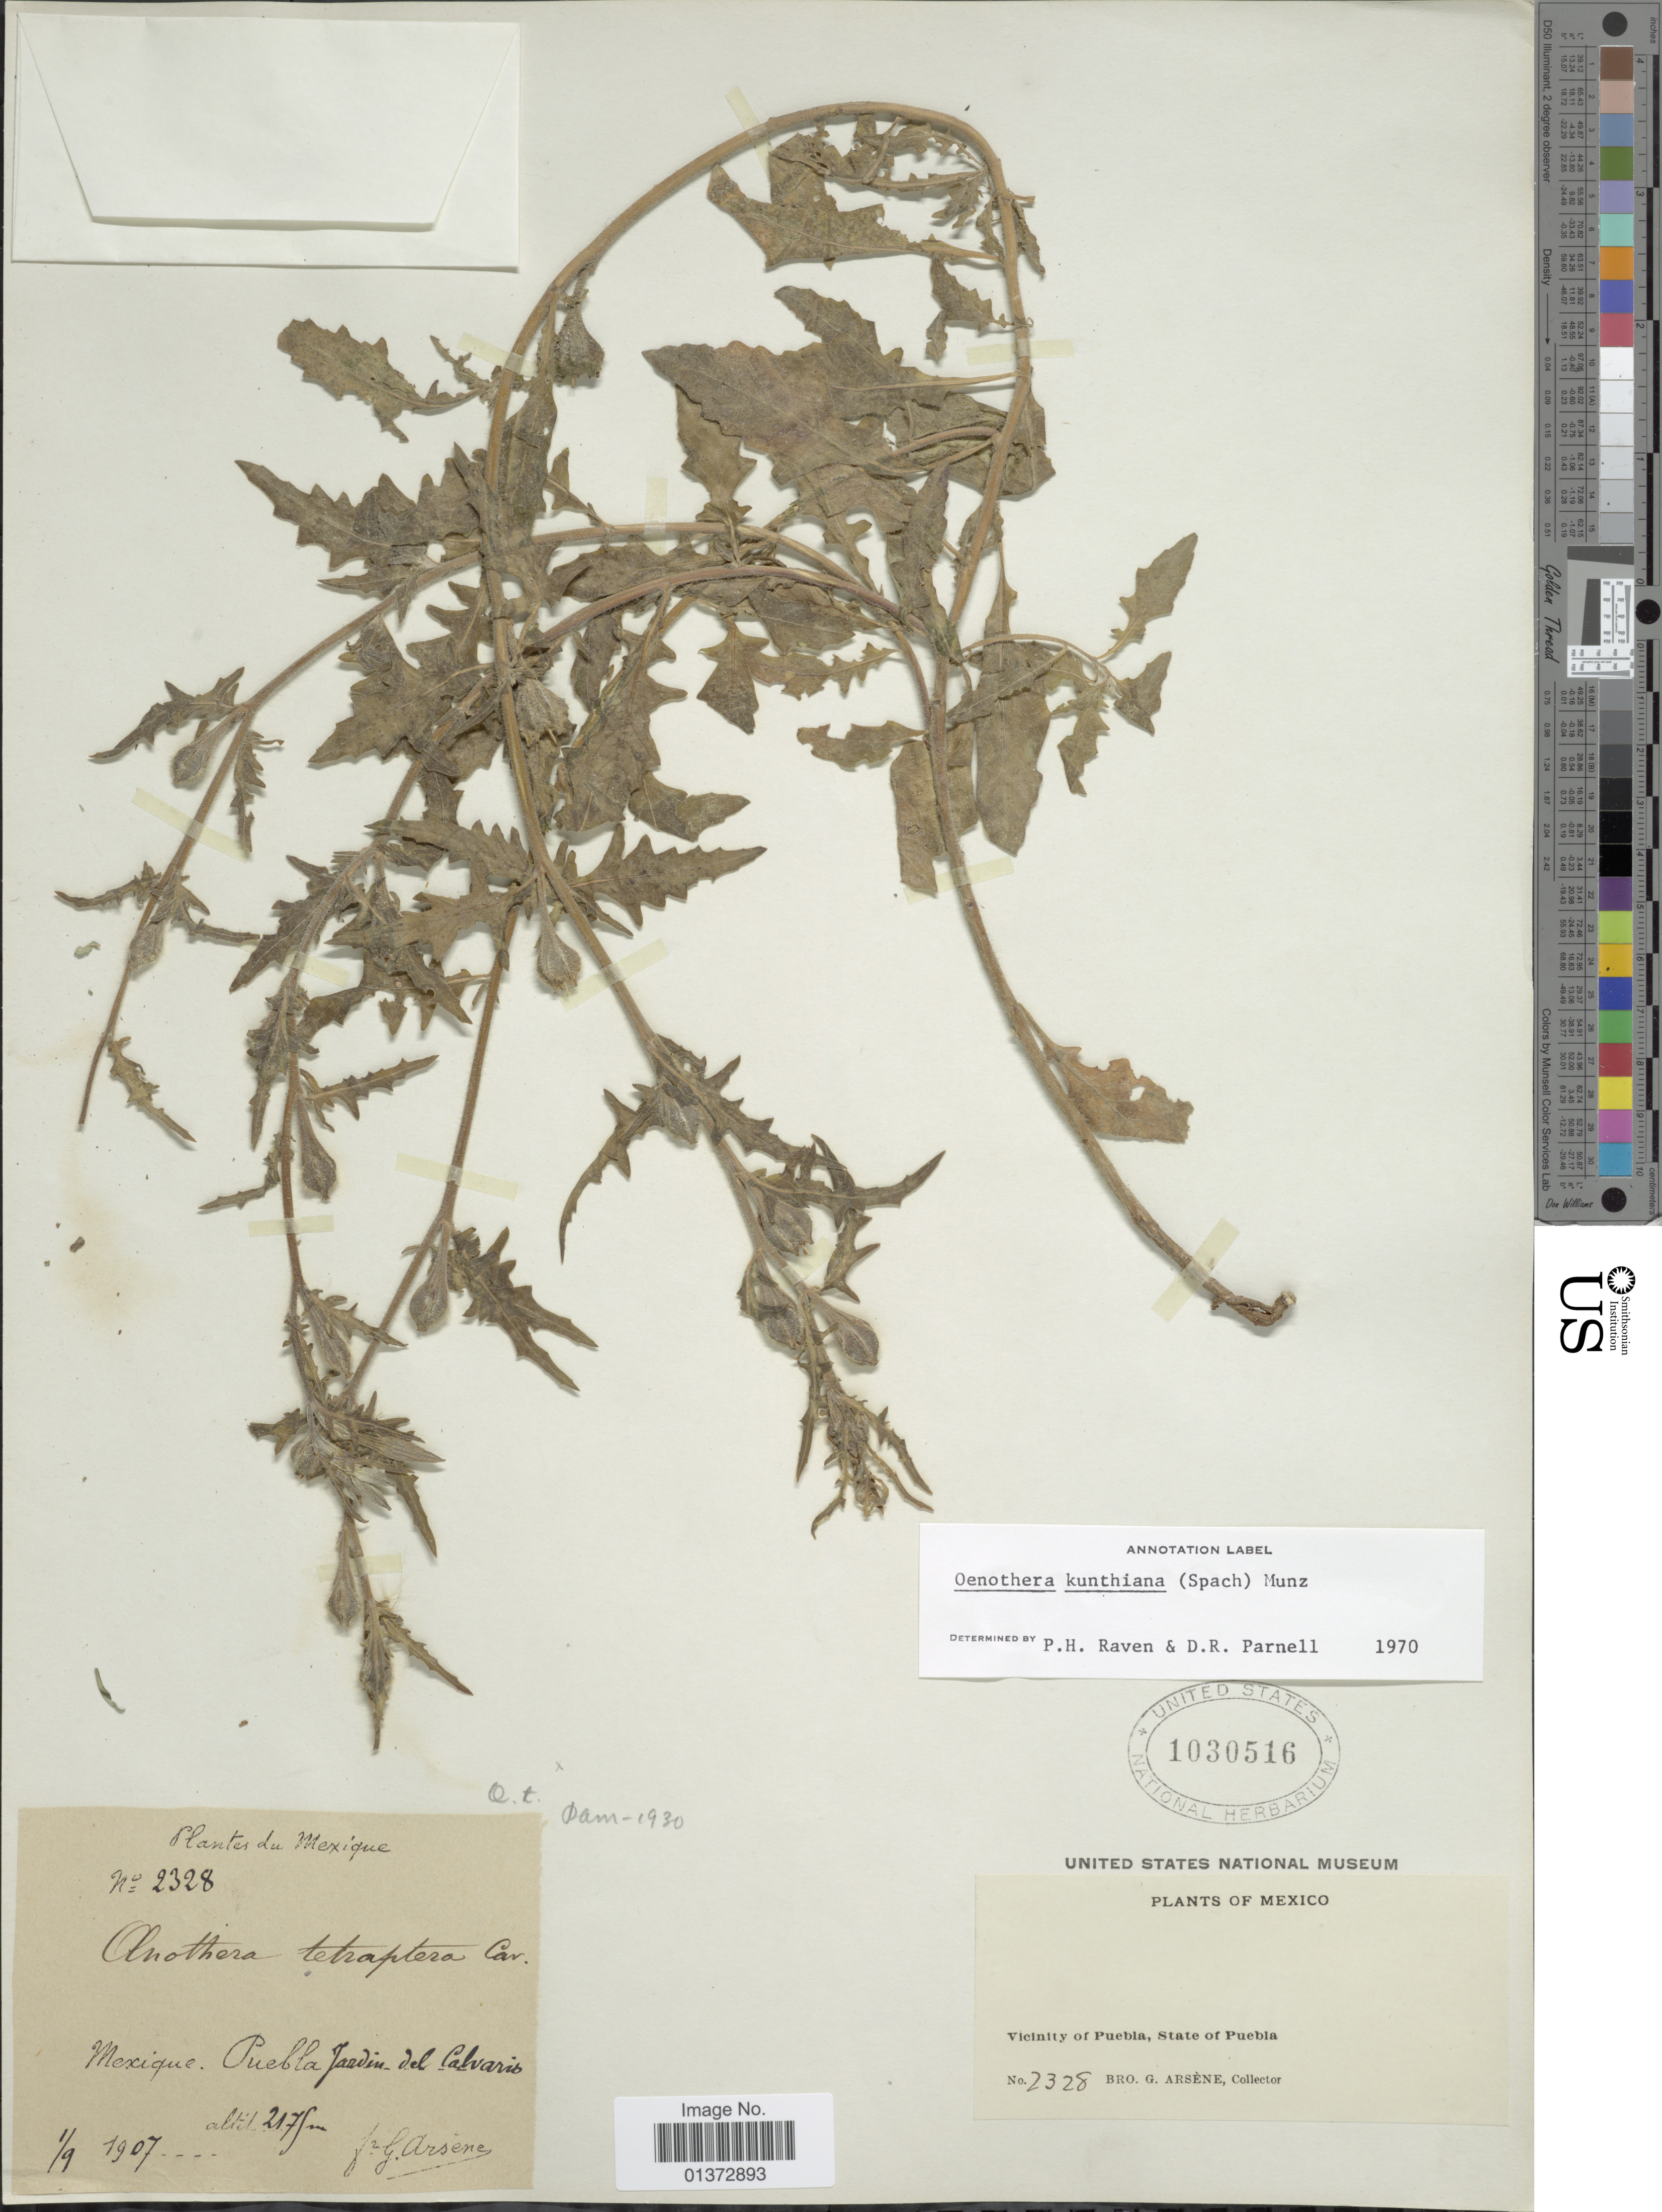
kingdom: Plantae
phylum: Tracheophyta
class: Magnoliopsida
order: Myrtales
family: Onagraceae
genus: Oenothera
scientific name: Oenothera kunthiana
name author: (Spach) Munz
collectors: Bro. G. Arsène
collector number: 2328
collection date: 1907-09-01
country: Mexico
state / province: Puebla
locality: Jardín del Calvario - Vicinity of Puebla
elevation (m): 1179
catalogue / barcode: US 1030516